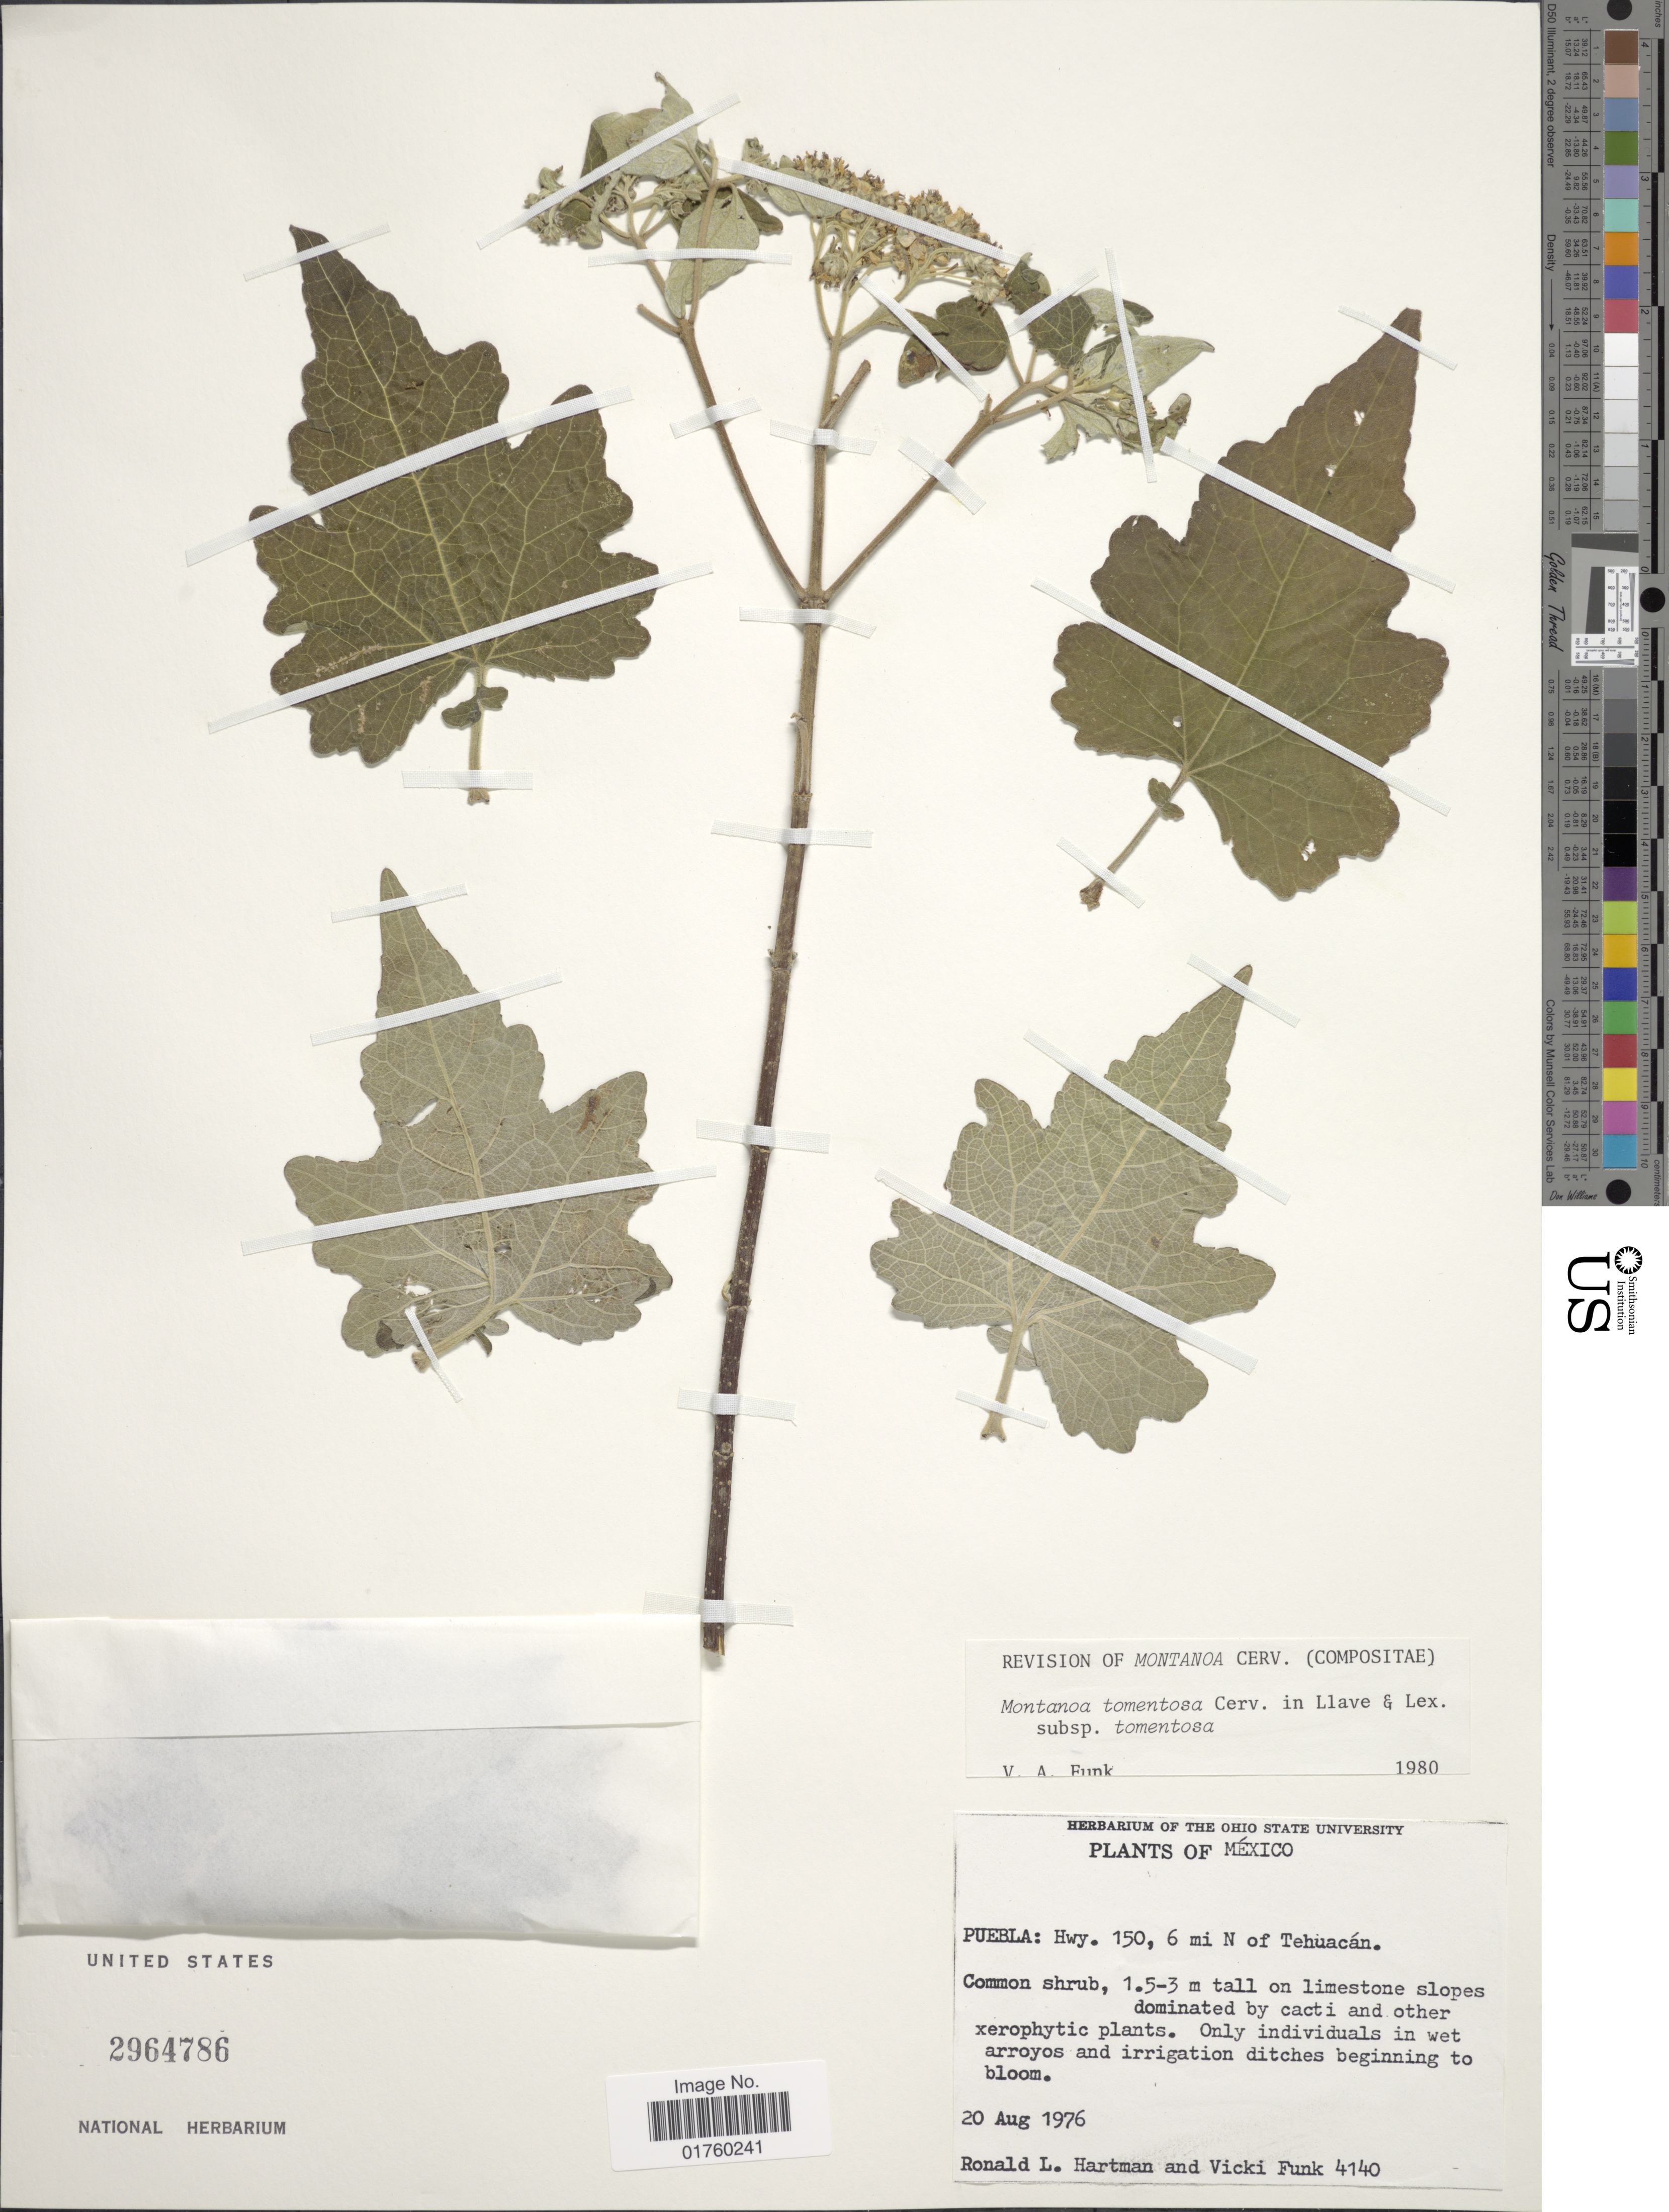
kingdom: Plantae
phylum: Tracheophyta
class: Magnoliopsida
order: Asterales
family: Asteraceae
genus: Montanoa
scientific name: Montanoa tomentosa subsp. tomentosa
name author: Cerv.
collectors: R. Hartman & V. Funk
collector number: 4140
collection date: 1976-08-20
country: Mexico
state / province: Puebla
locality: Hwy. 150, 6 mi N of Tehuacan, on limestone slopes.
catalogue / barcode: US 2964786